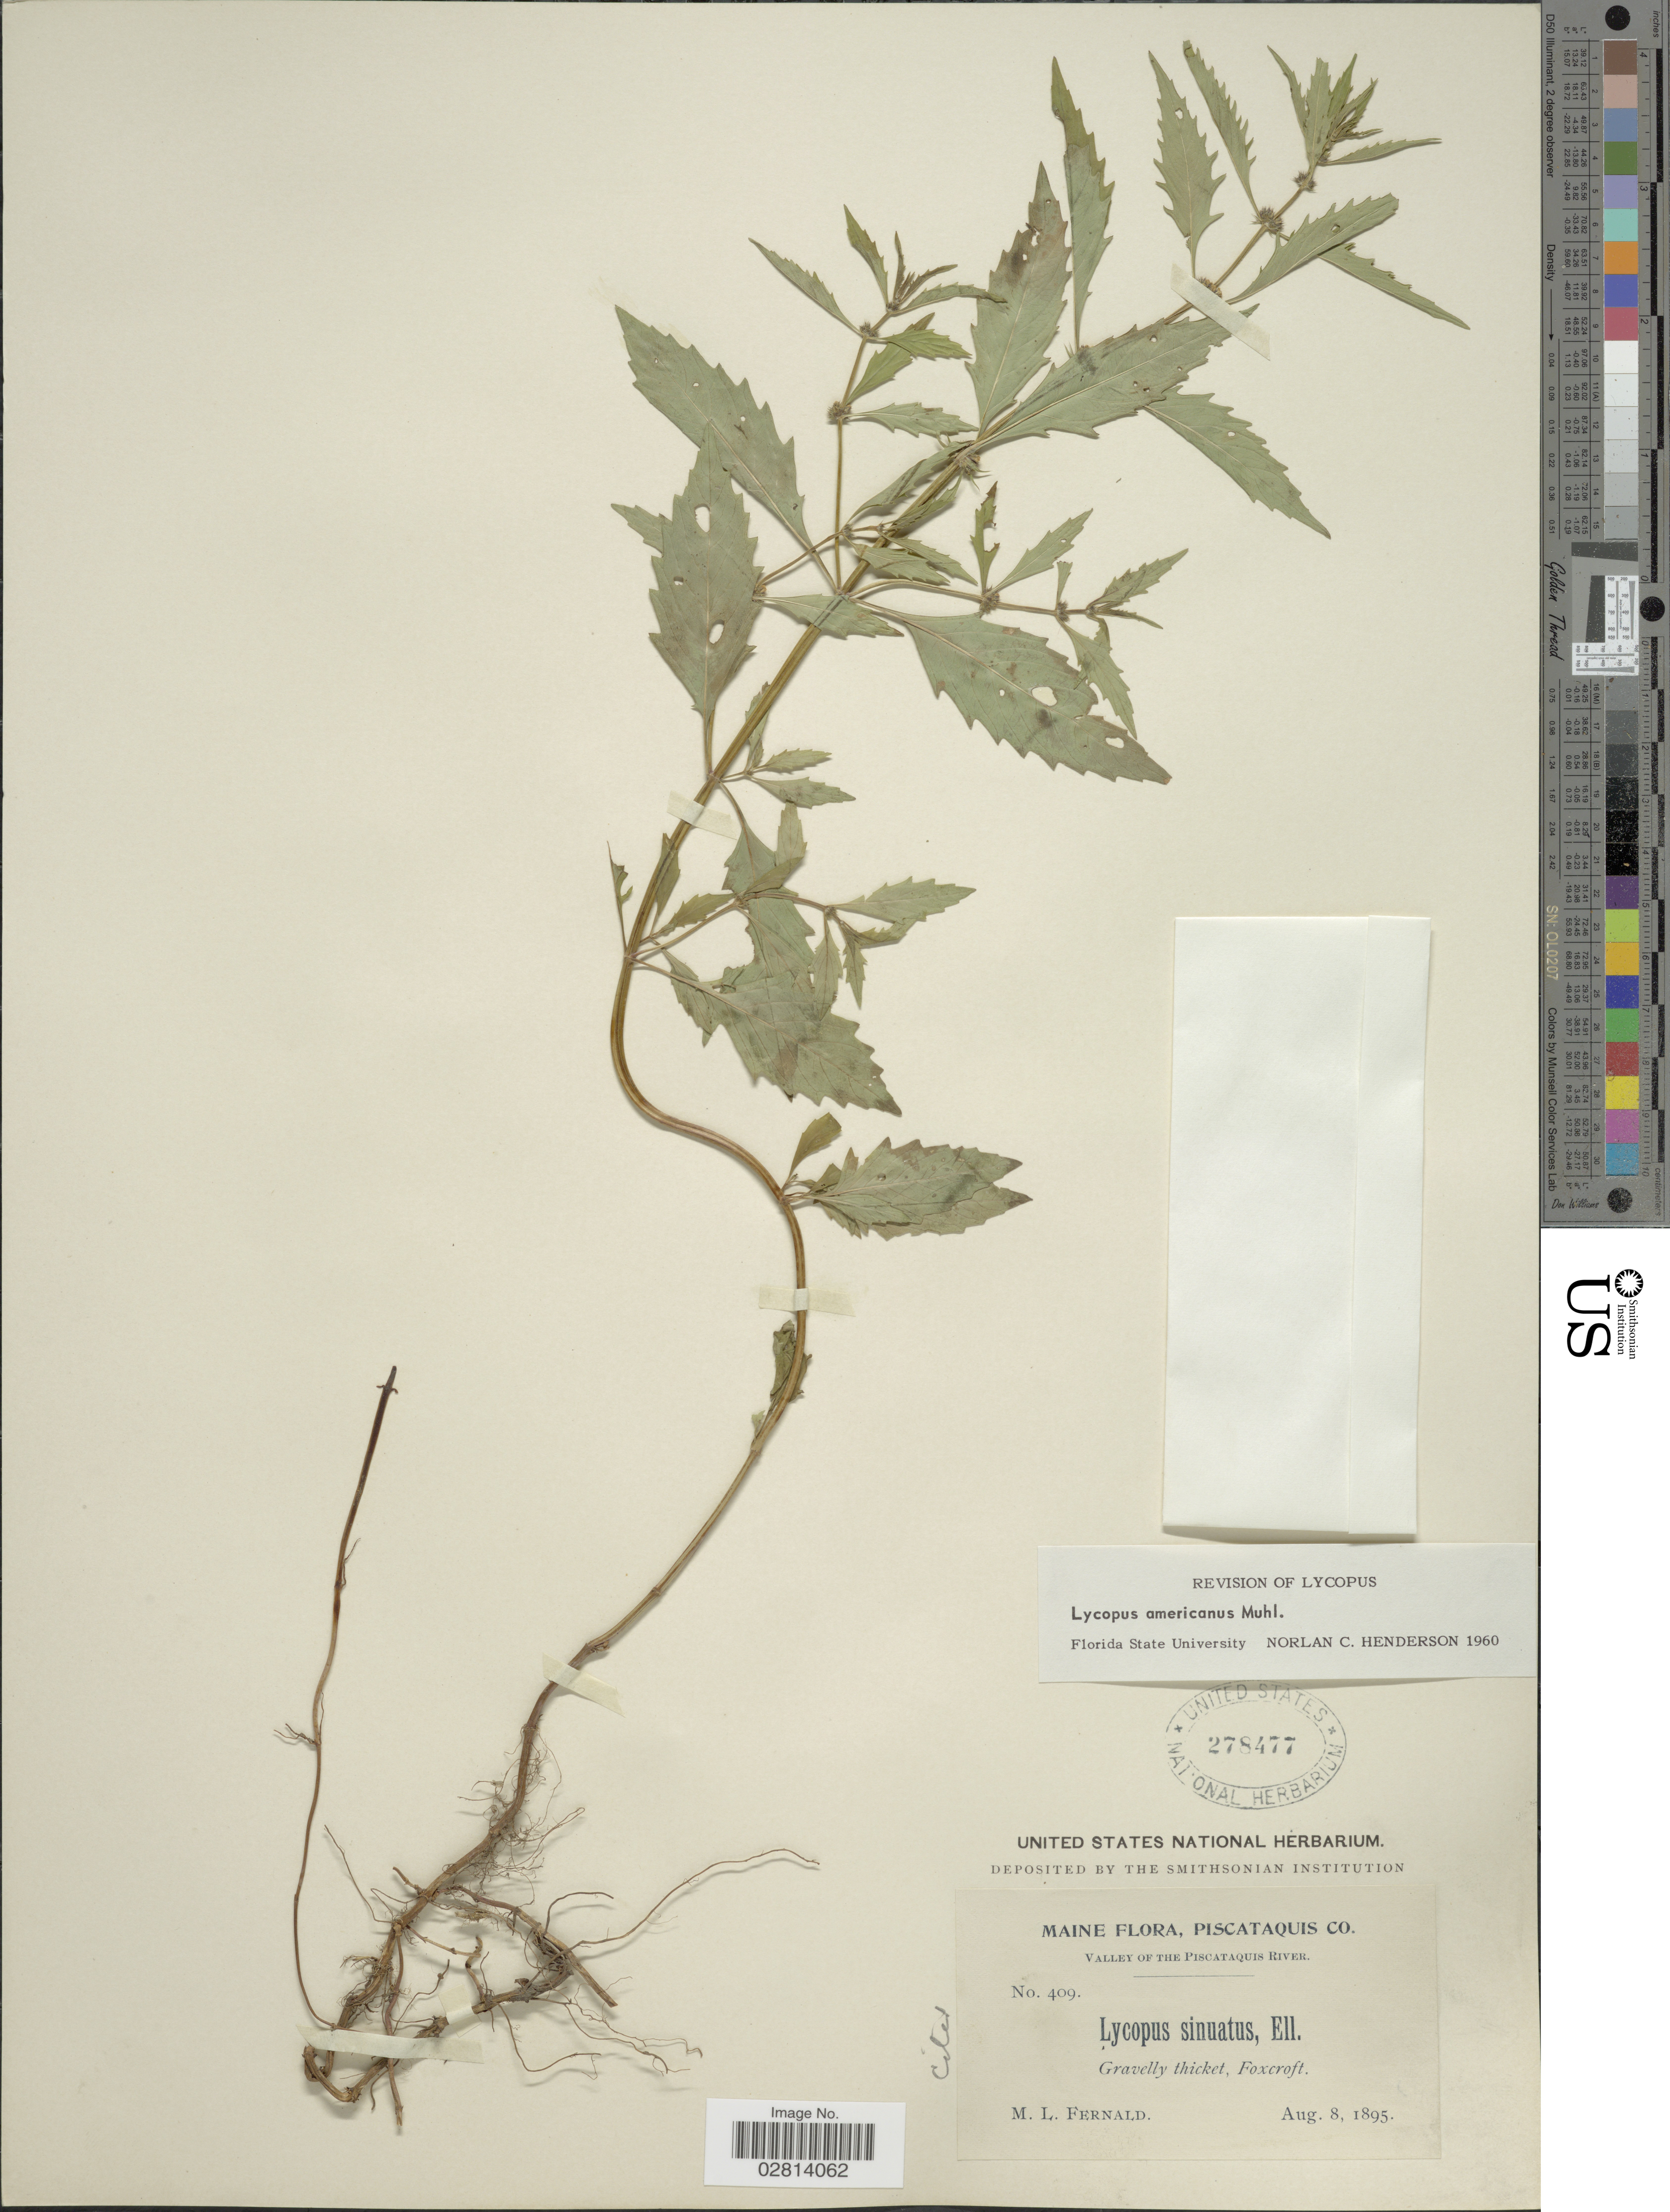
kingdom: Plantae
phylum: Tracheophyta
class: Magnoliopsida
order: Lamiales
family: Lamiaceae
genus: Lycopus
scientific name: Lycopus americanus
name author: Muhl. ex W.P.C. Barton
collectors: M. L. Fernald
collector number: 409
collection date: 1895-08-08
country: United States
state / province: Maine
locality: Piscataquis Co., Valley of The Piscataquis River, Gravelly thicket, Foxcroft.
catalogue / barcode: US 278477